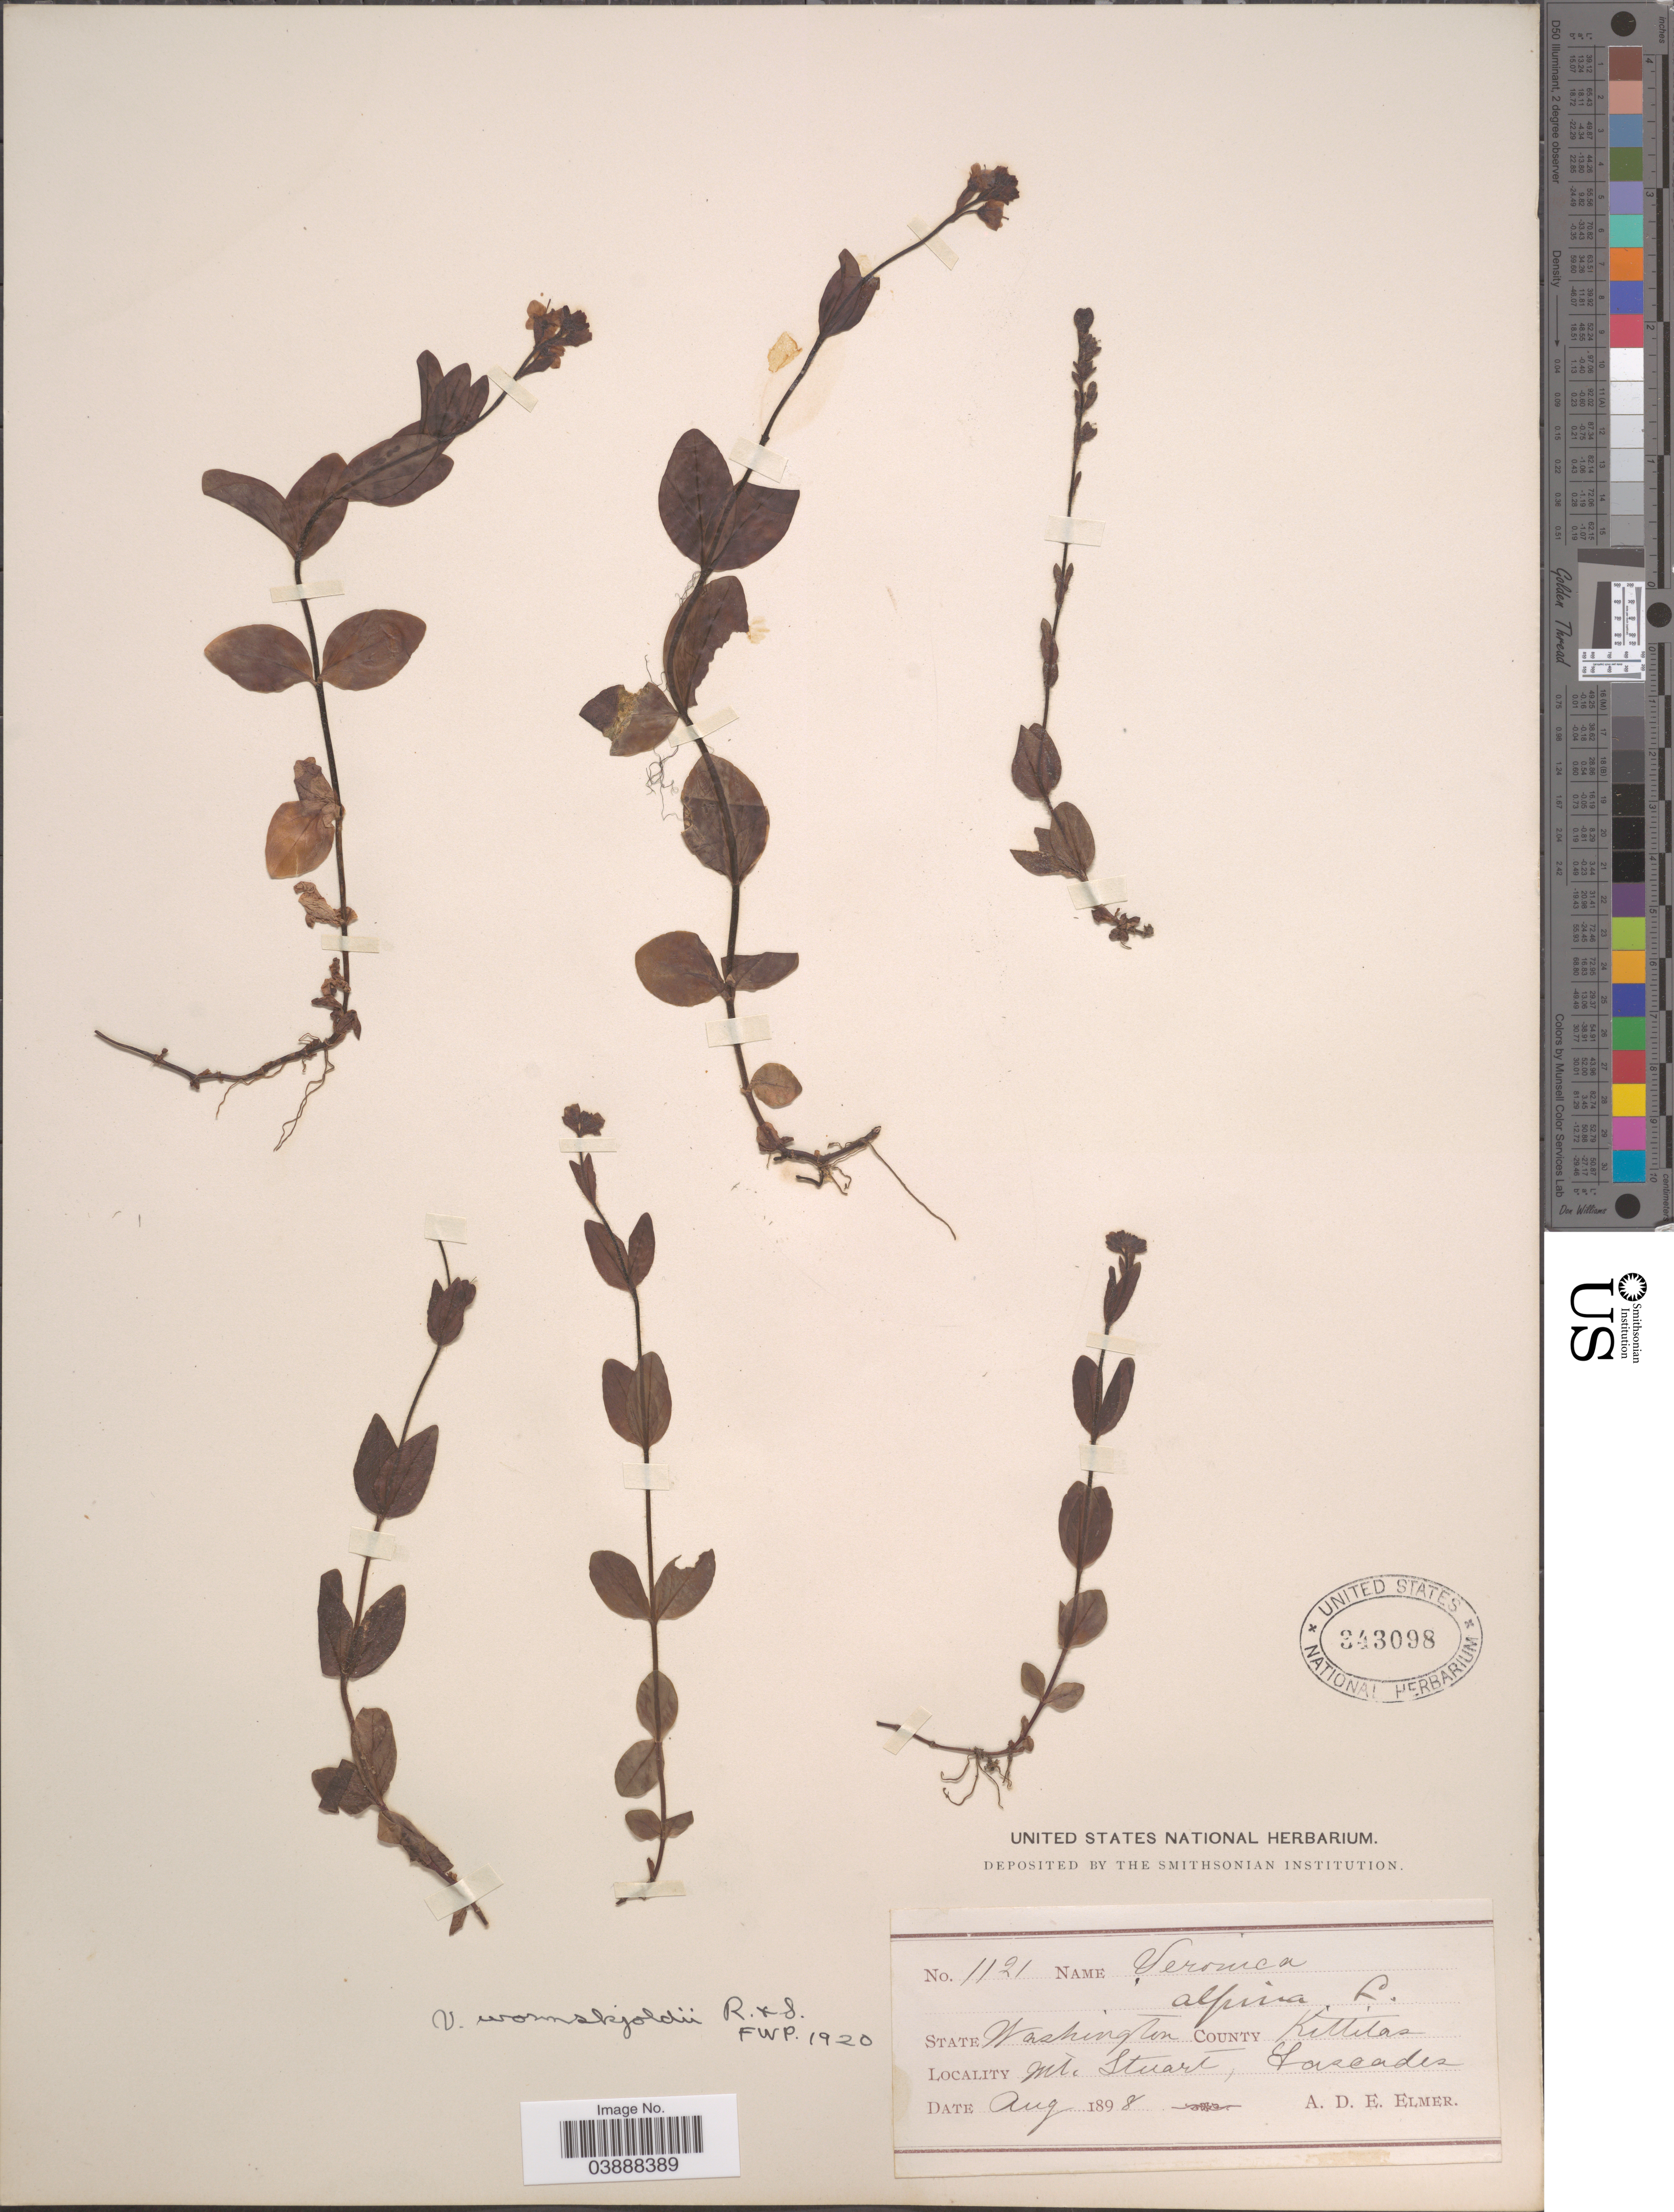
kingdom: Plantae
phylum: Tracheophyta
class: Magnoliopsida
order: Lamiales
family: Plantaginaceae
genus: Veronica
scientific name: Veronica wormskjoldii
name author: Roem. & Schult.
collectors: A. D. E. Elmer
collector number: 1121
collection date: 1898-08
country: United States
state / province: Washington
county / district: Kittitas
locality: County Kittitas. Mt. Stuart, Cascades.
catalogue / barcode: US 343098